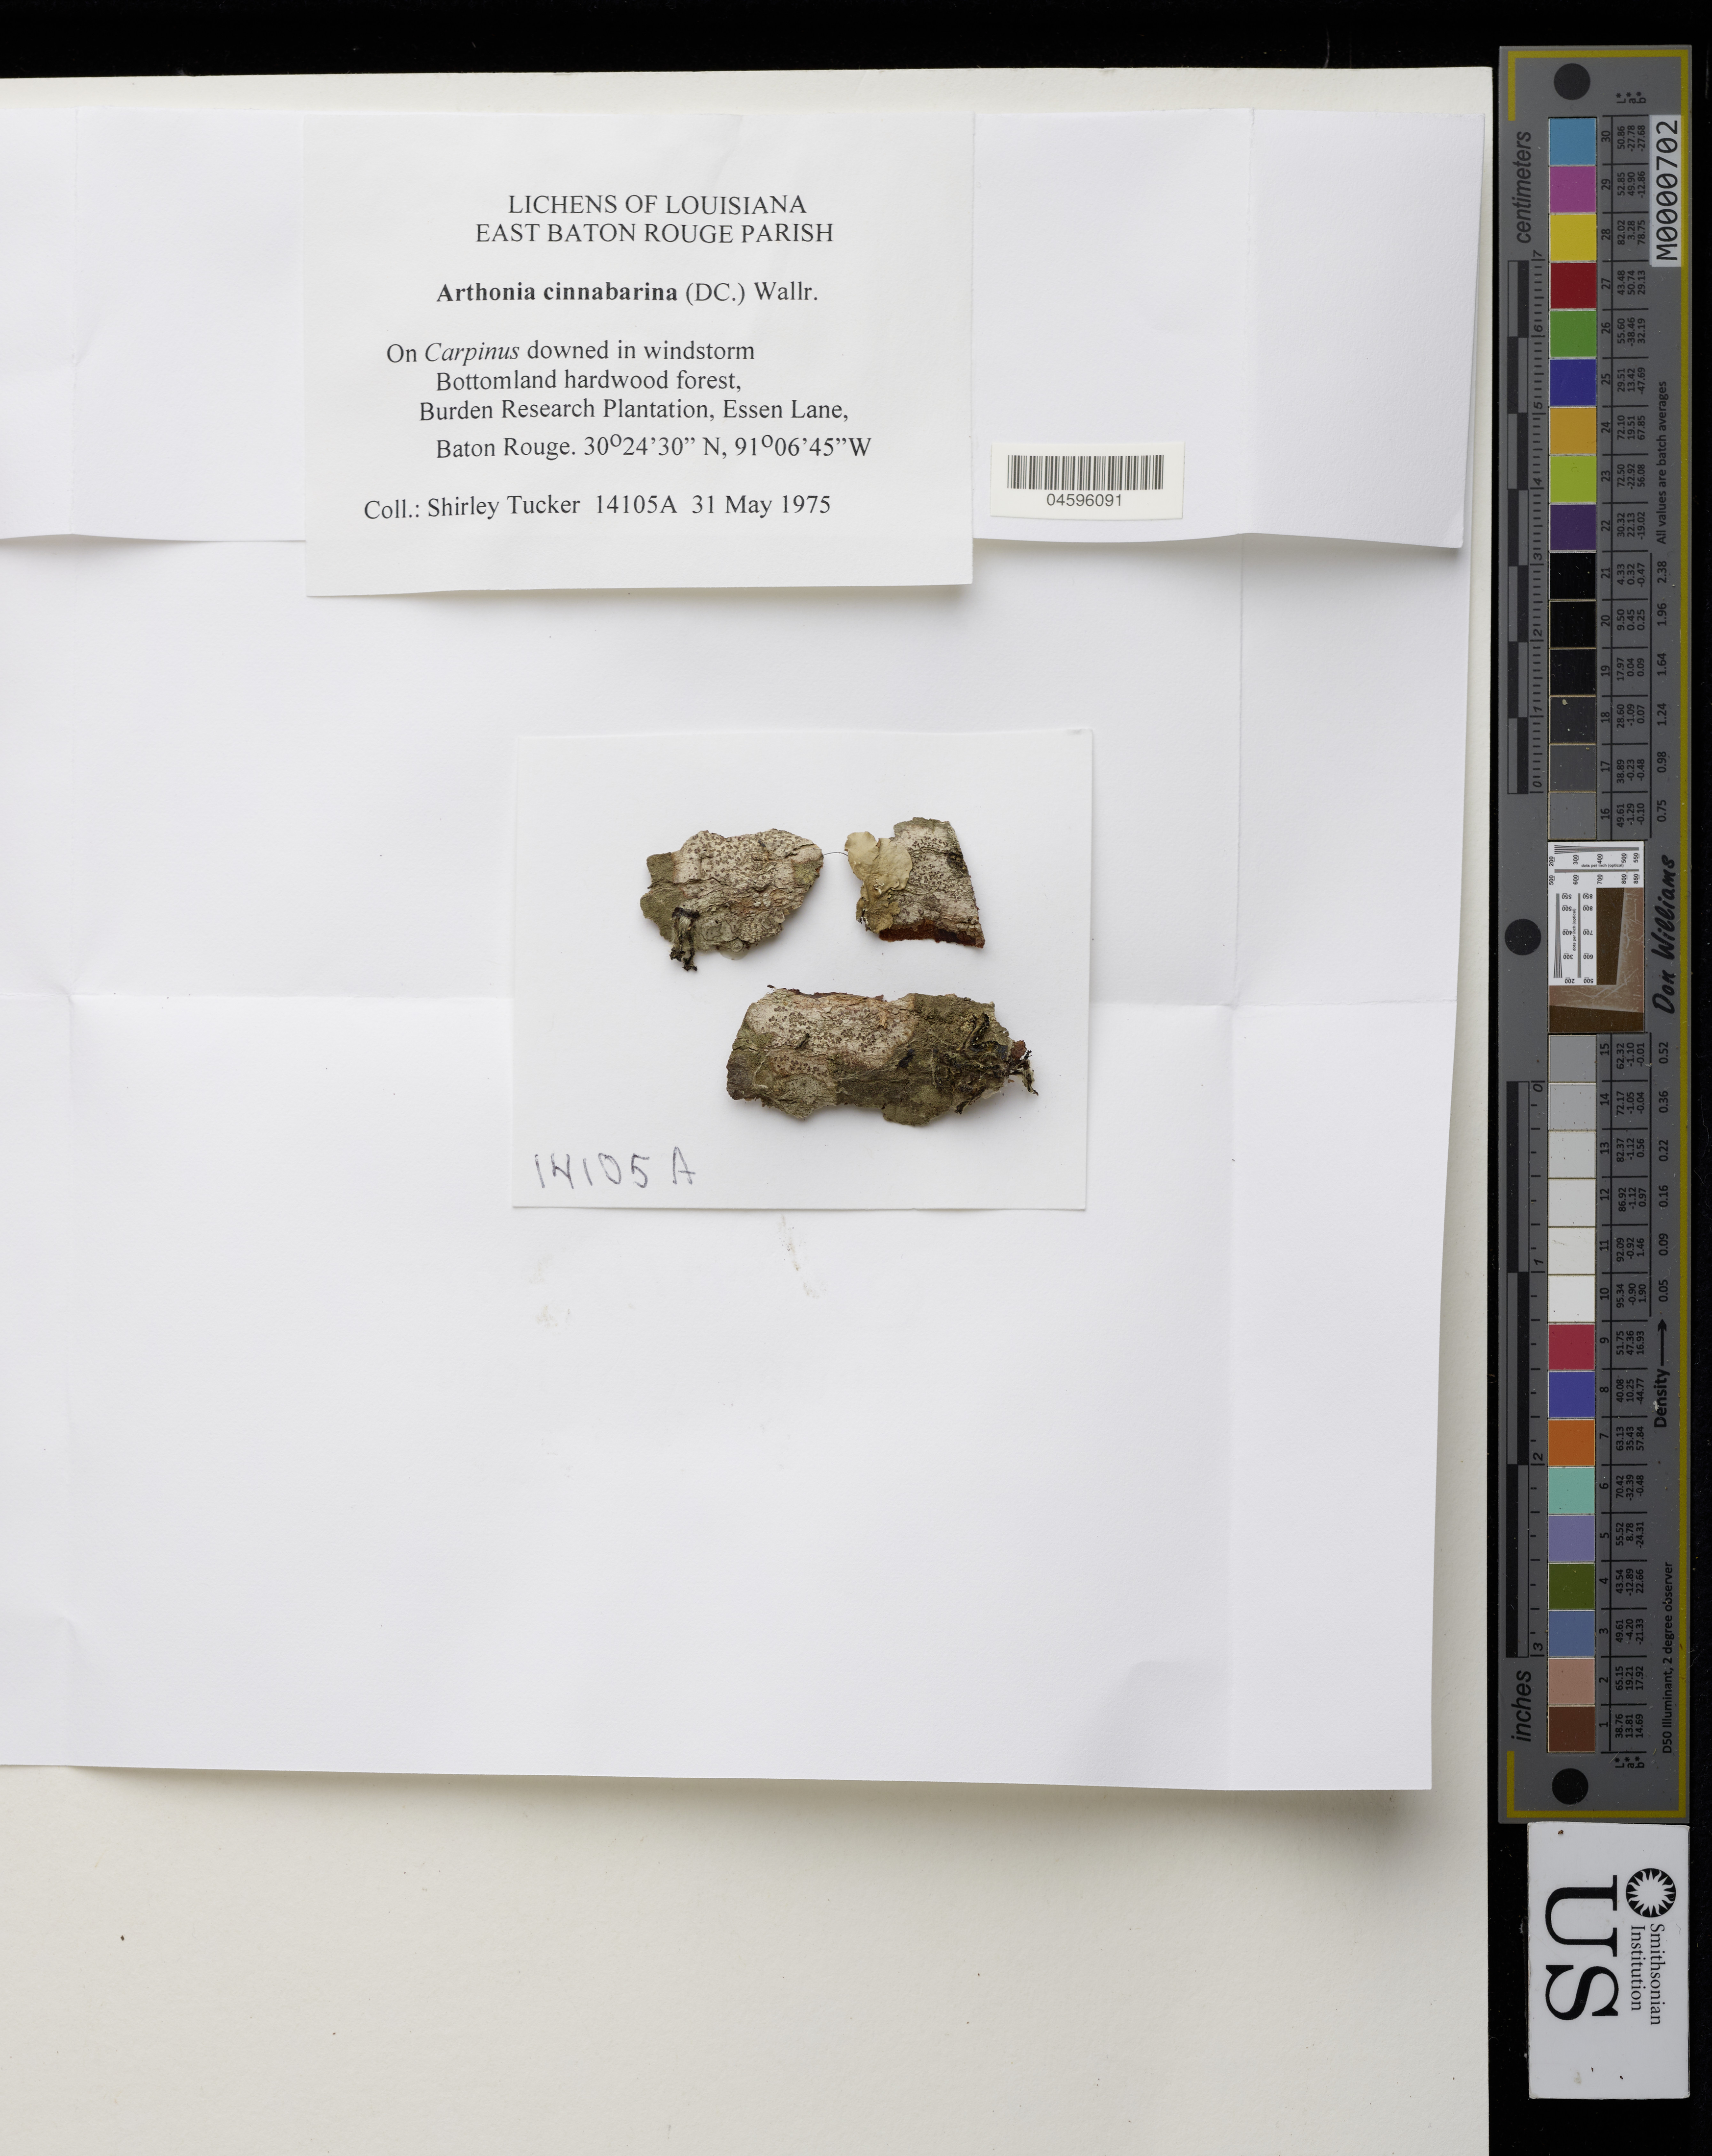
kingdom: Fungi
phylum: Ascomycota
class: Arthoniomycetes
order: Arthoniales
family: Arthoniaceae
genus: Arthonia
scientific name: Arthonia cinnabarina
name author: (DC.) Wallr.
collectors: S. Tucker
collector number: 14105A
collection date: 1975-05-31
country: United States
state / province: Louisiana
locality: East Baton Rouge Parish. Bottomland hardwood forest, Burden Research Plantation, Essen Lane, Baton Rouge.